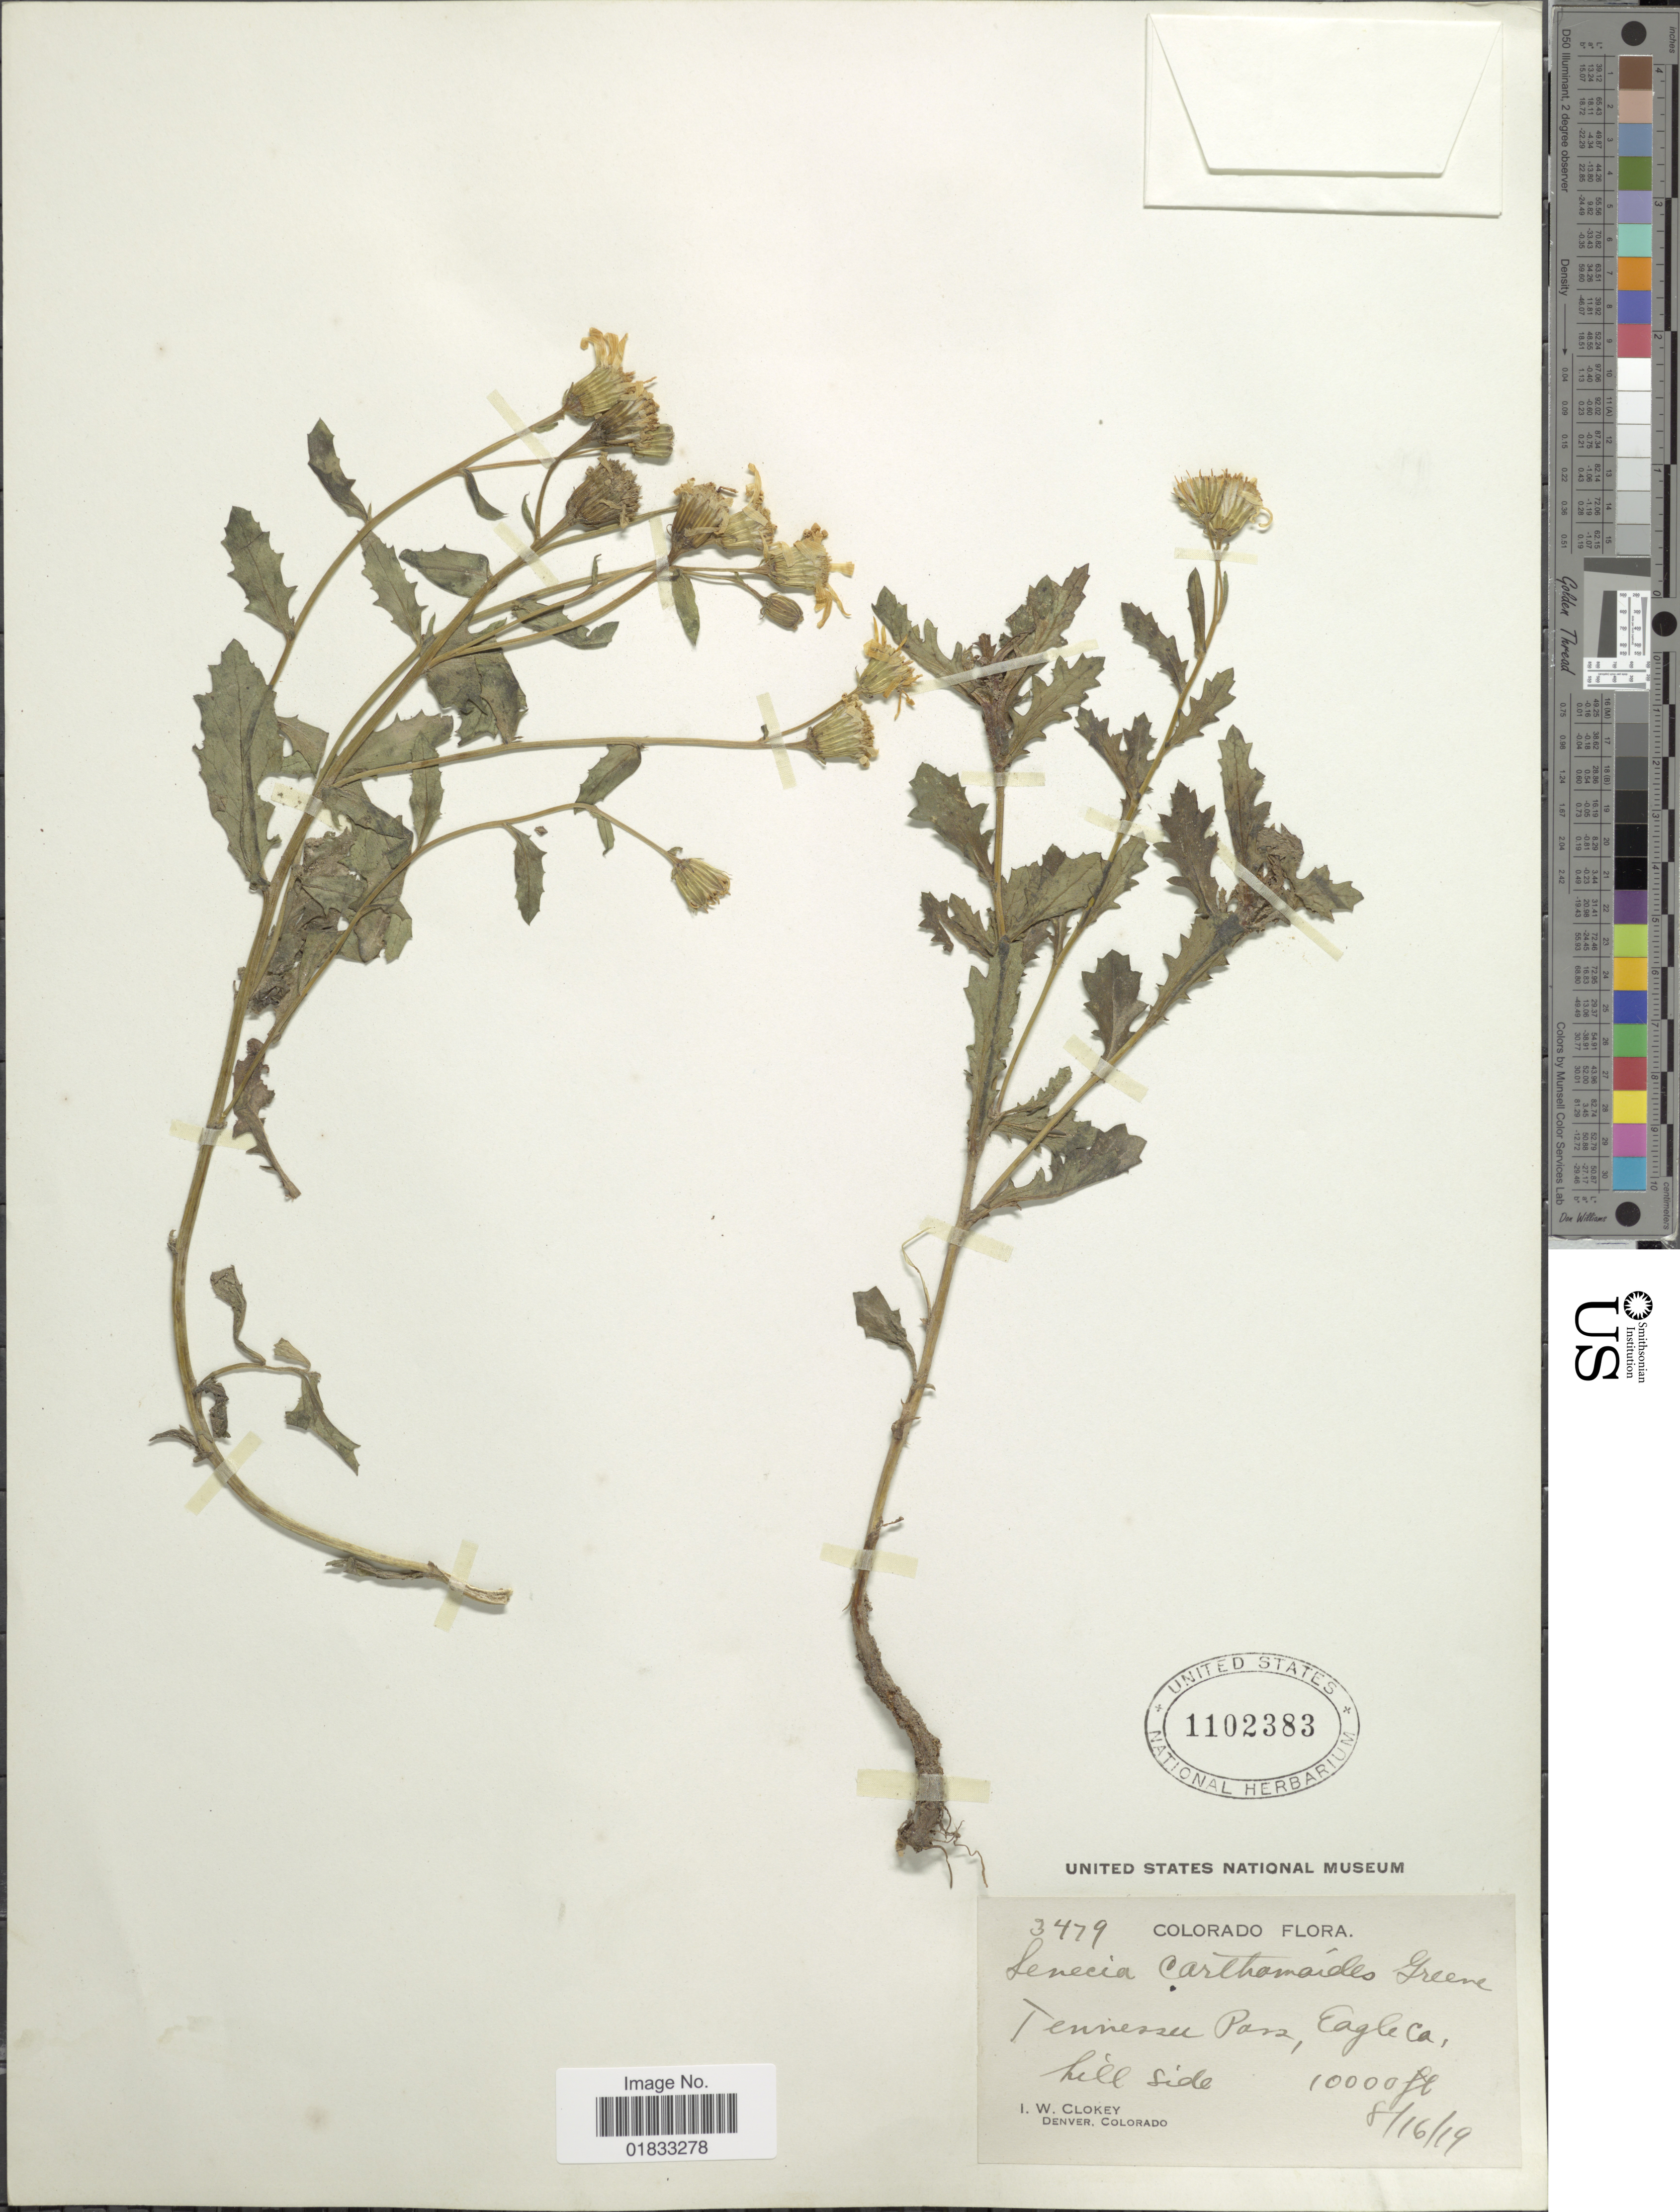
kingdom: Plantae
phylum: Tracheophyta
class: Magnoliopsida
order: Asterales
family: Asteraceae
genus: Senecio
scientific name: Senecio fremontii var. blitoides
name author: (Greene) Cronq.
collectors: I. W. Clokey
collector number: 3479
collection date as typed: Transcribed d/m/y: 16/8/19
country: United States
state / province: Colorado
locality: Tennessee Pass, Eagle Co.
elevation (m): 3048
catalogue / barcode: US 1102383